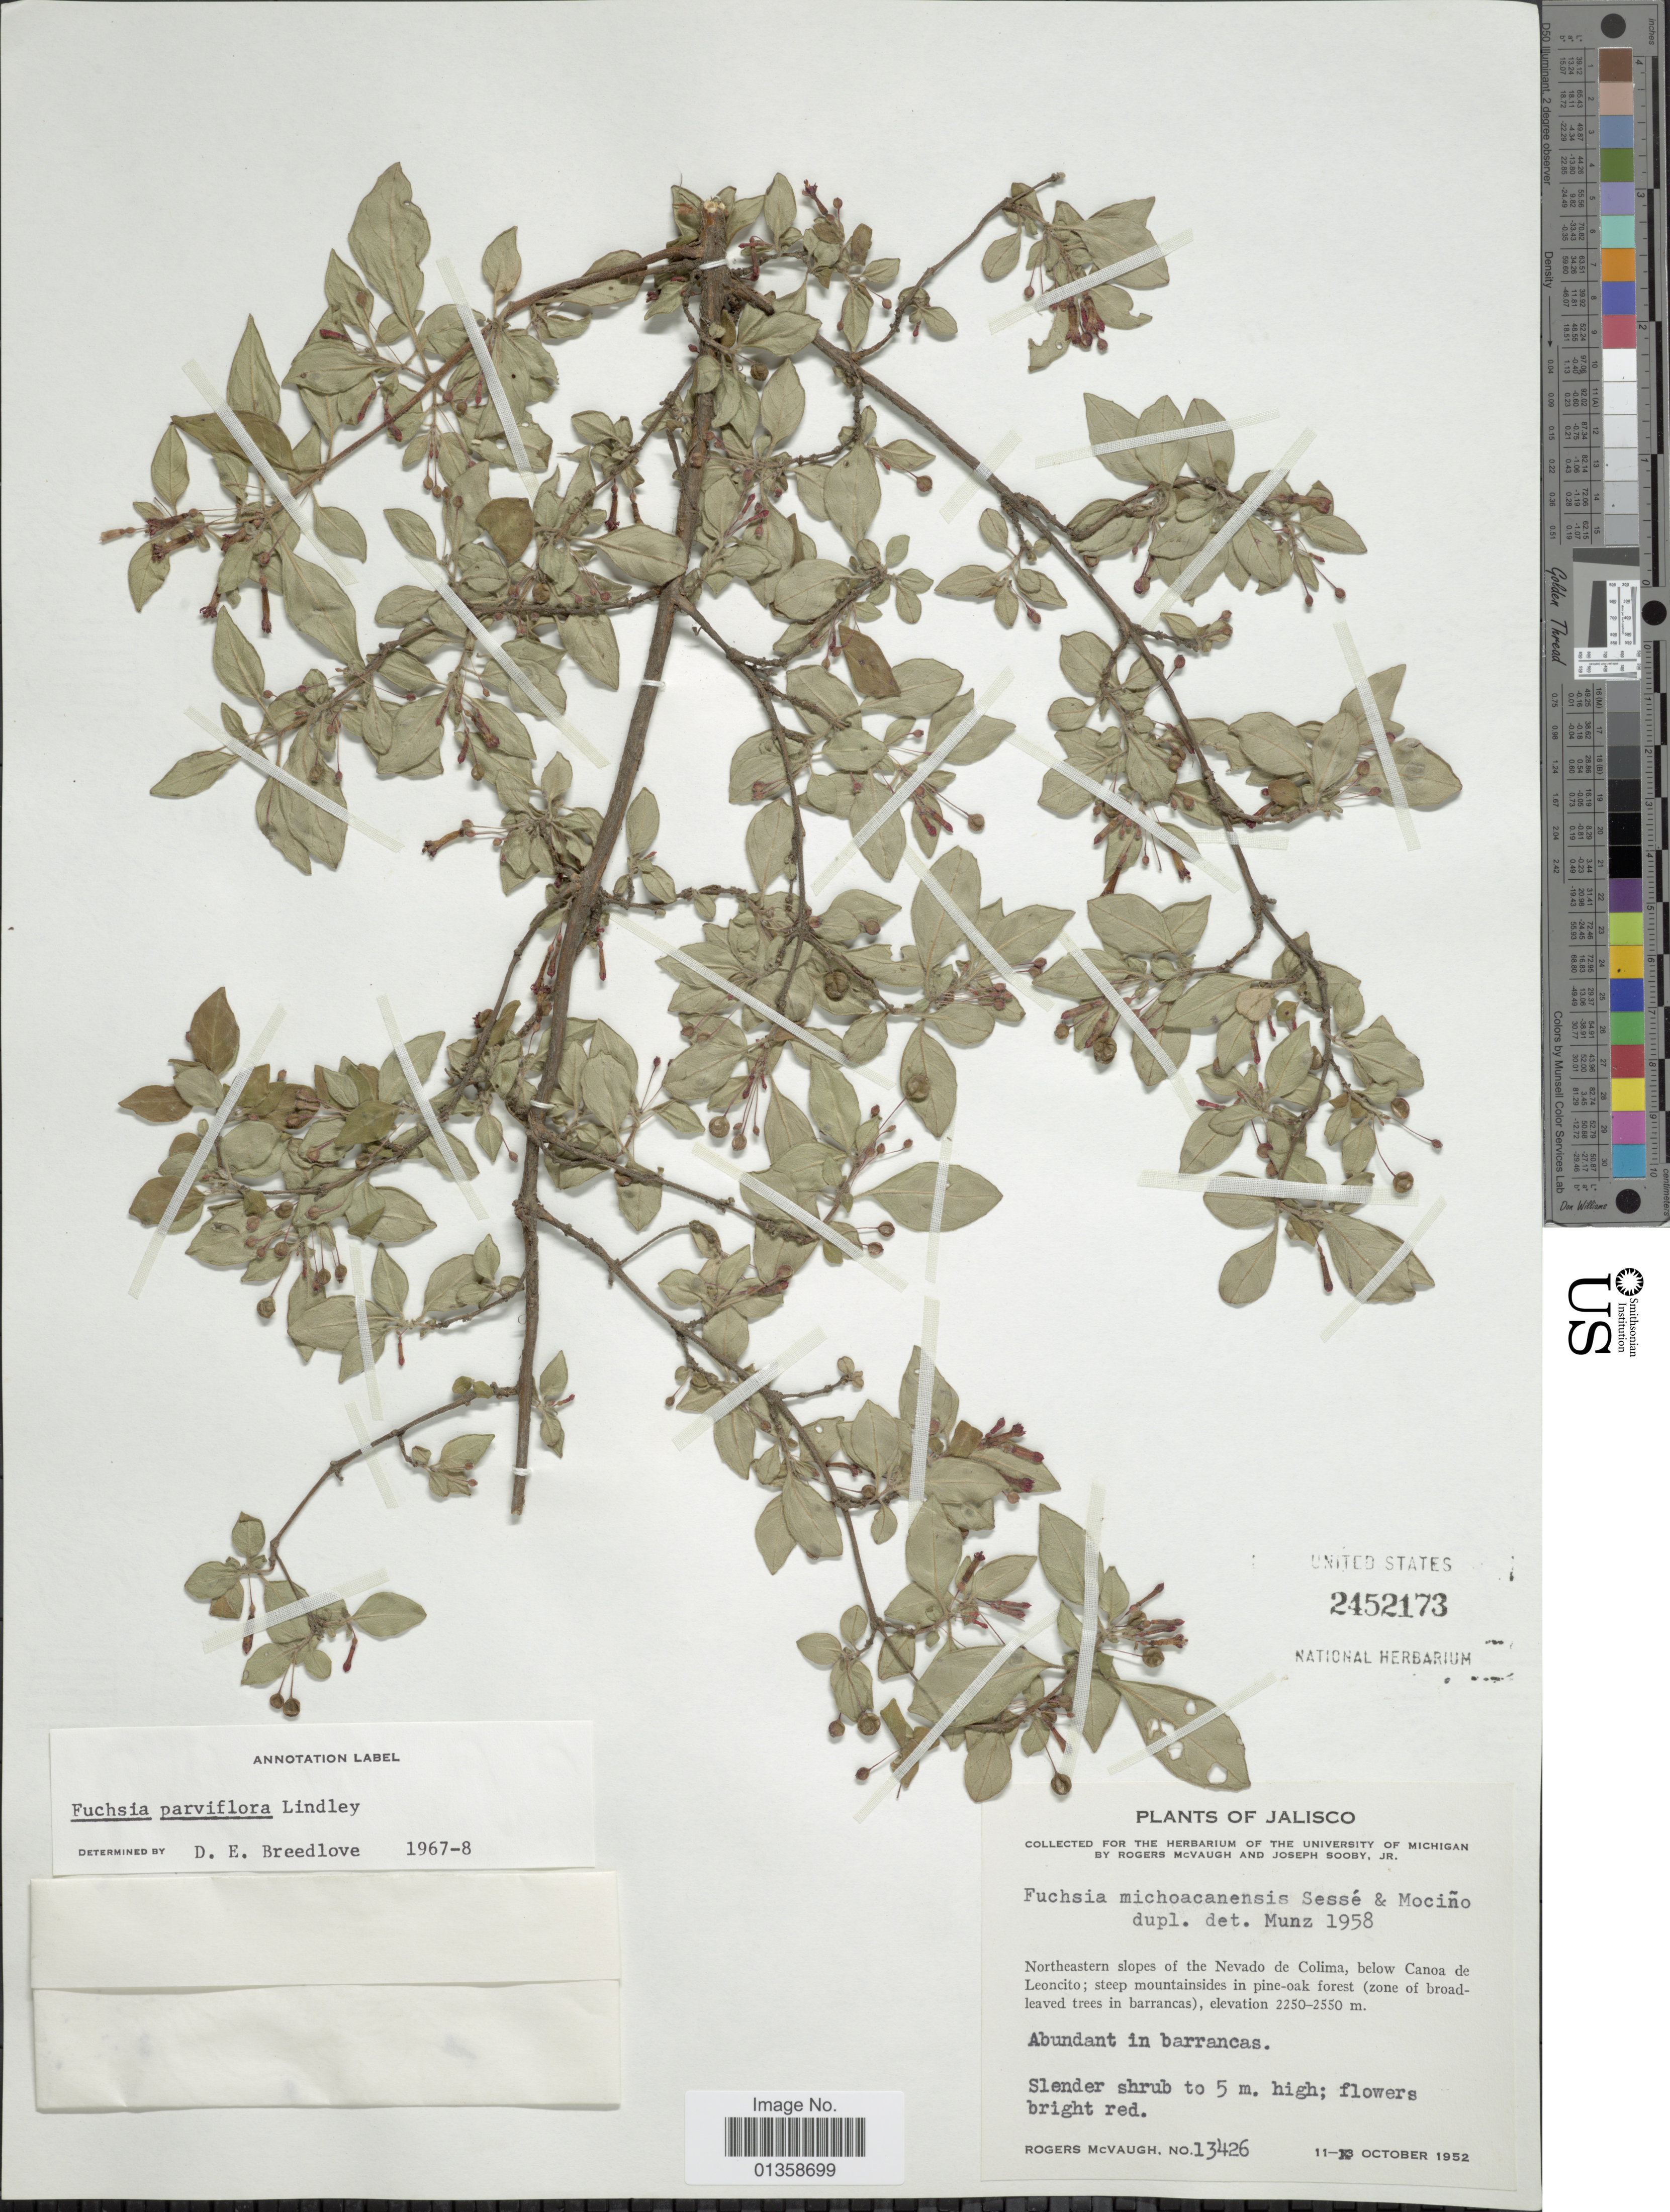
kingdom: Plantae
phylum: Tracheophyta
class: Magnoliopsida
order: Myrtales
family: Onagraceae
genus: Fuchsia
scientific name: Fuchsia cylindracea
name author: Lindl.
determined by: Wagner, W. L., (BOT), Smithsonian Institution - National Museum of Natural History (UNITED STATES)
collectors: R. McVaugh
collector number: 13426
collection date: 1952-10-11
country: Mexico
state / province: Jalisco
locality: Northeastern slopes of the Nevado de Colima, below Canoa de Leoncito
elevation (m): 2250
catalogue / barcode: US 2452173